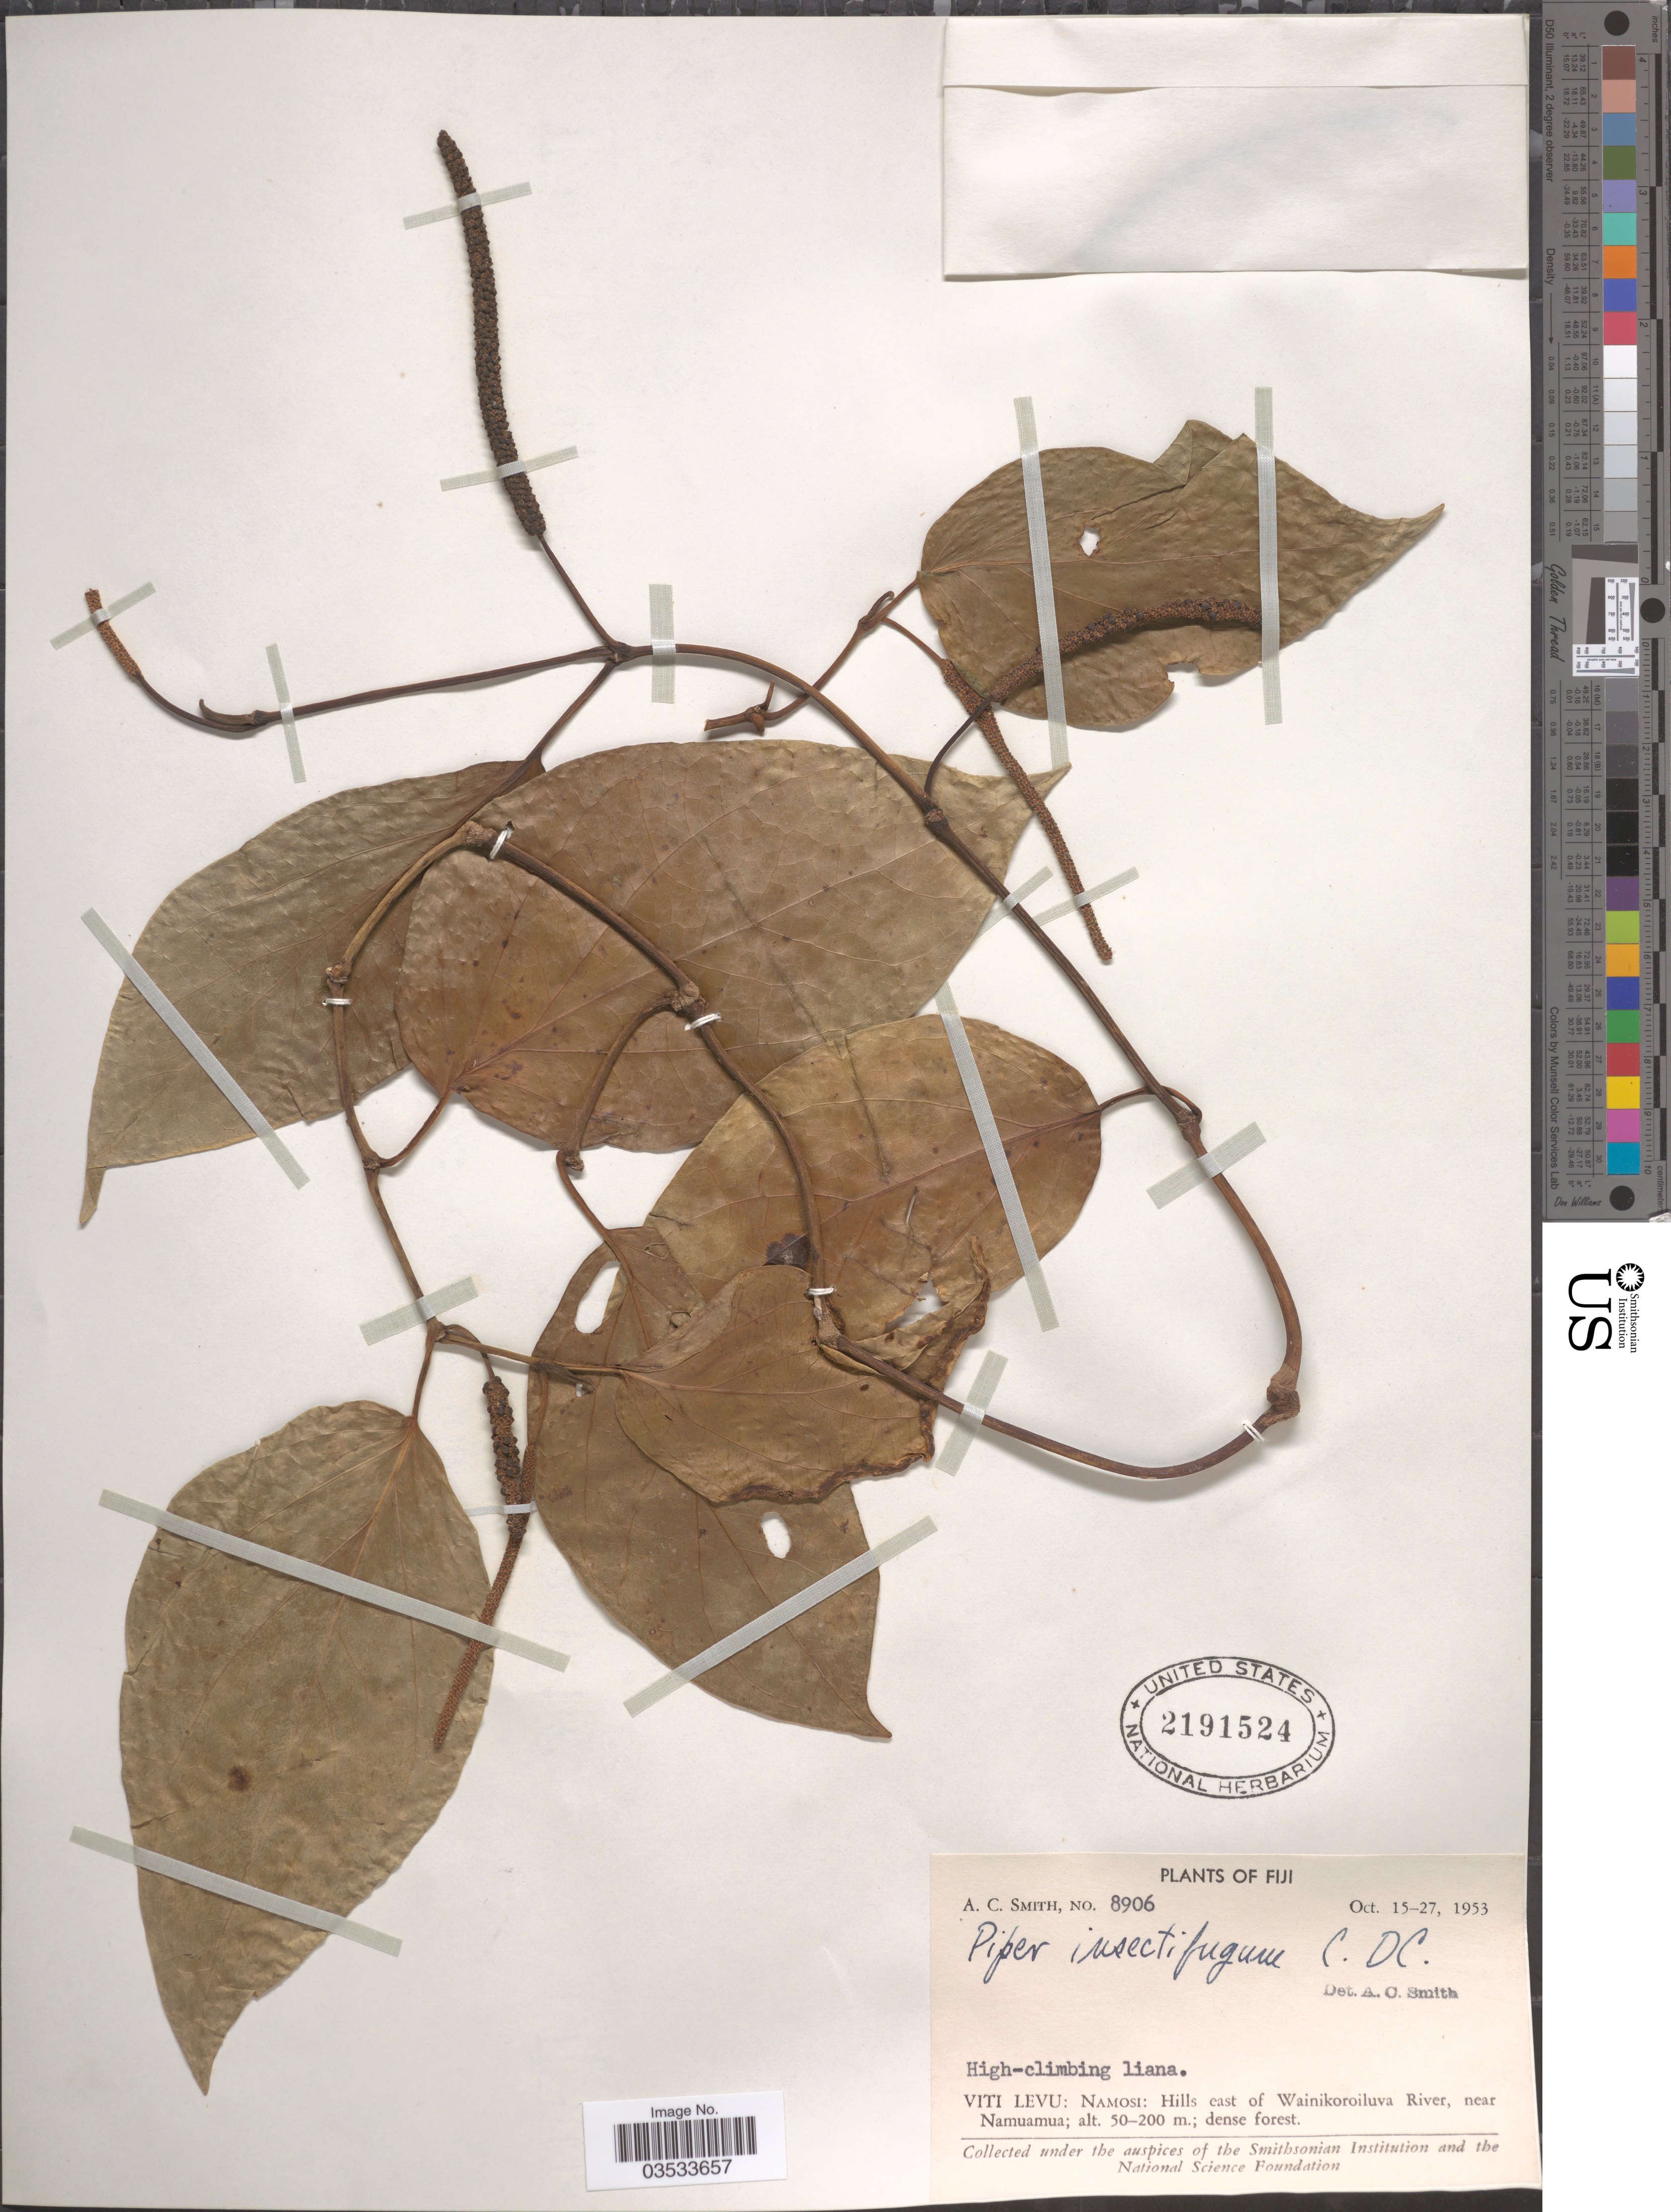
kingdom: Plantae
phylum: Tracheophyta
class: Magnoliopsida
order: Piperales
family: Piperaceae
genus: Piper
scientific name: Piper insectifugum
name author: C. DC.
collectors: A. C. Smith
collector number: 8906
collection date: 1953-10-15/1953-10-27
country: Fiji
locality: Viti Levu: Namosi: Hills east of Wainikoroiluva River, near Namuamua.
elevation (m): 50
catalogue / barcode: US 2191524